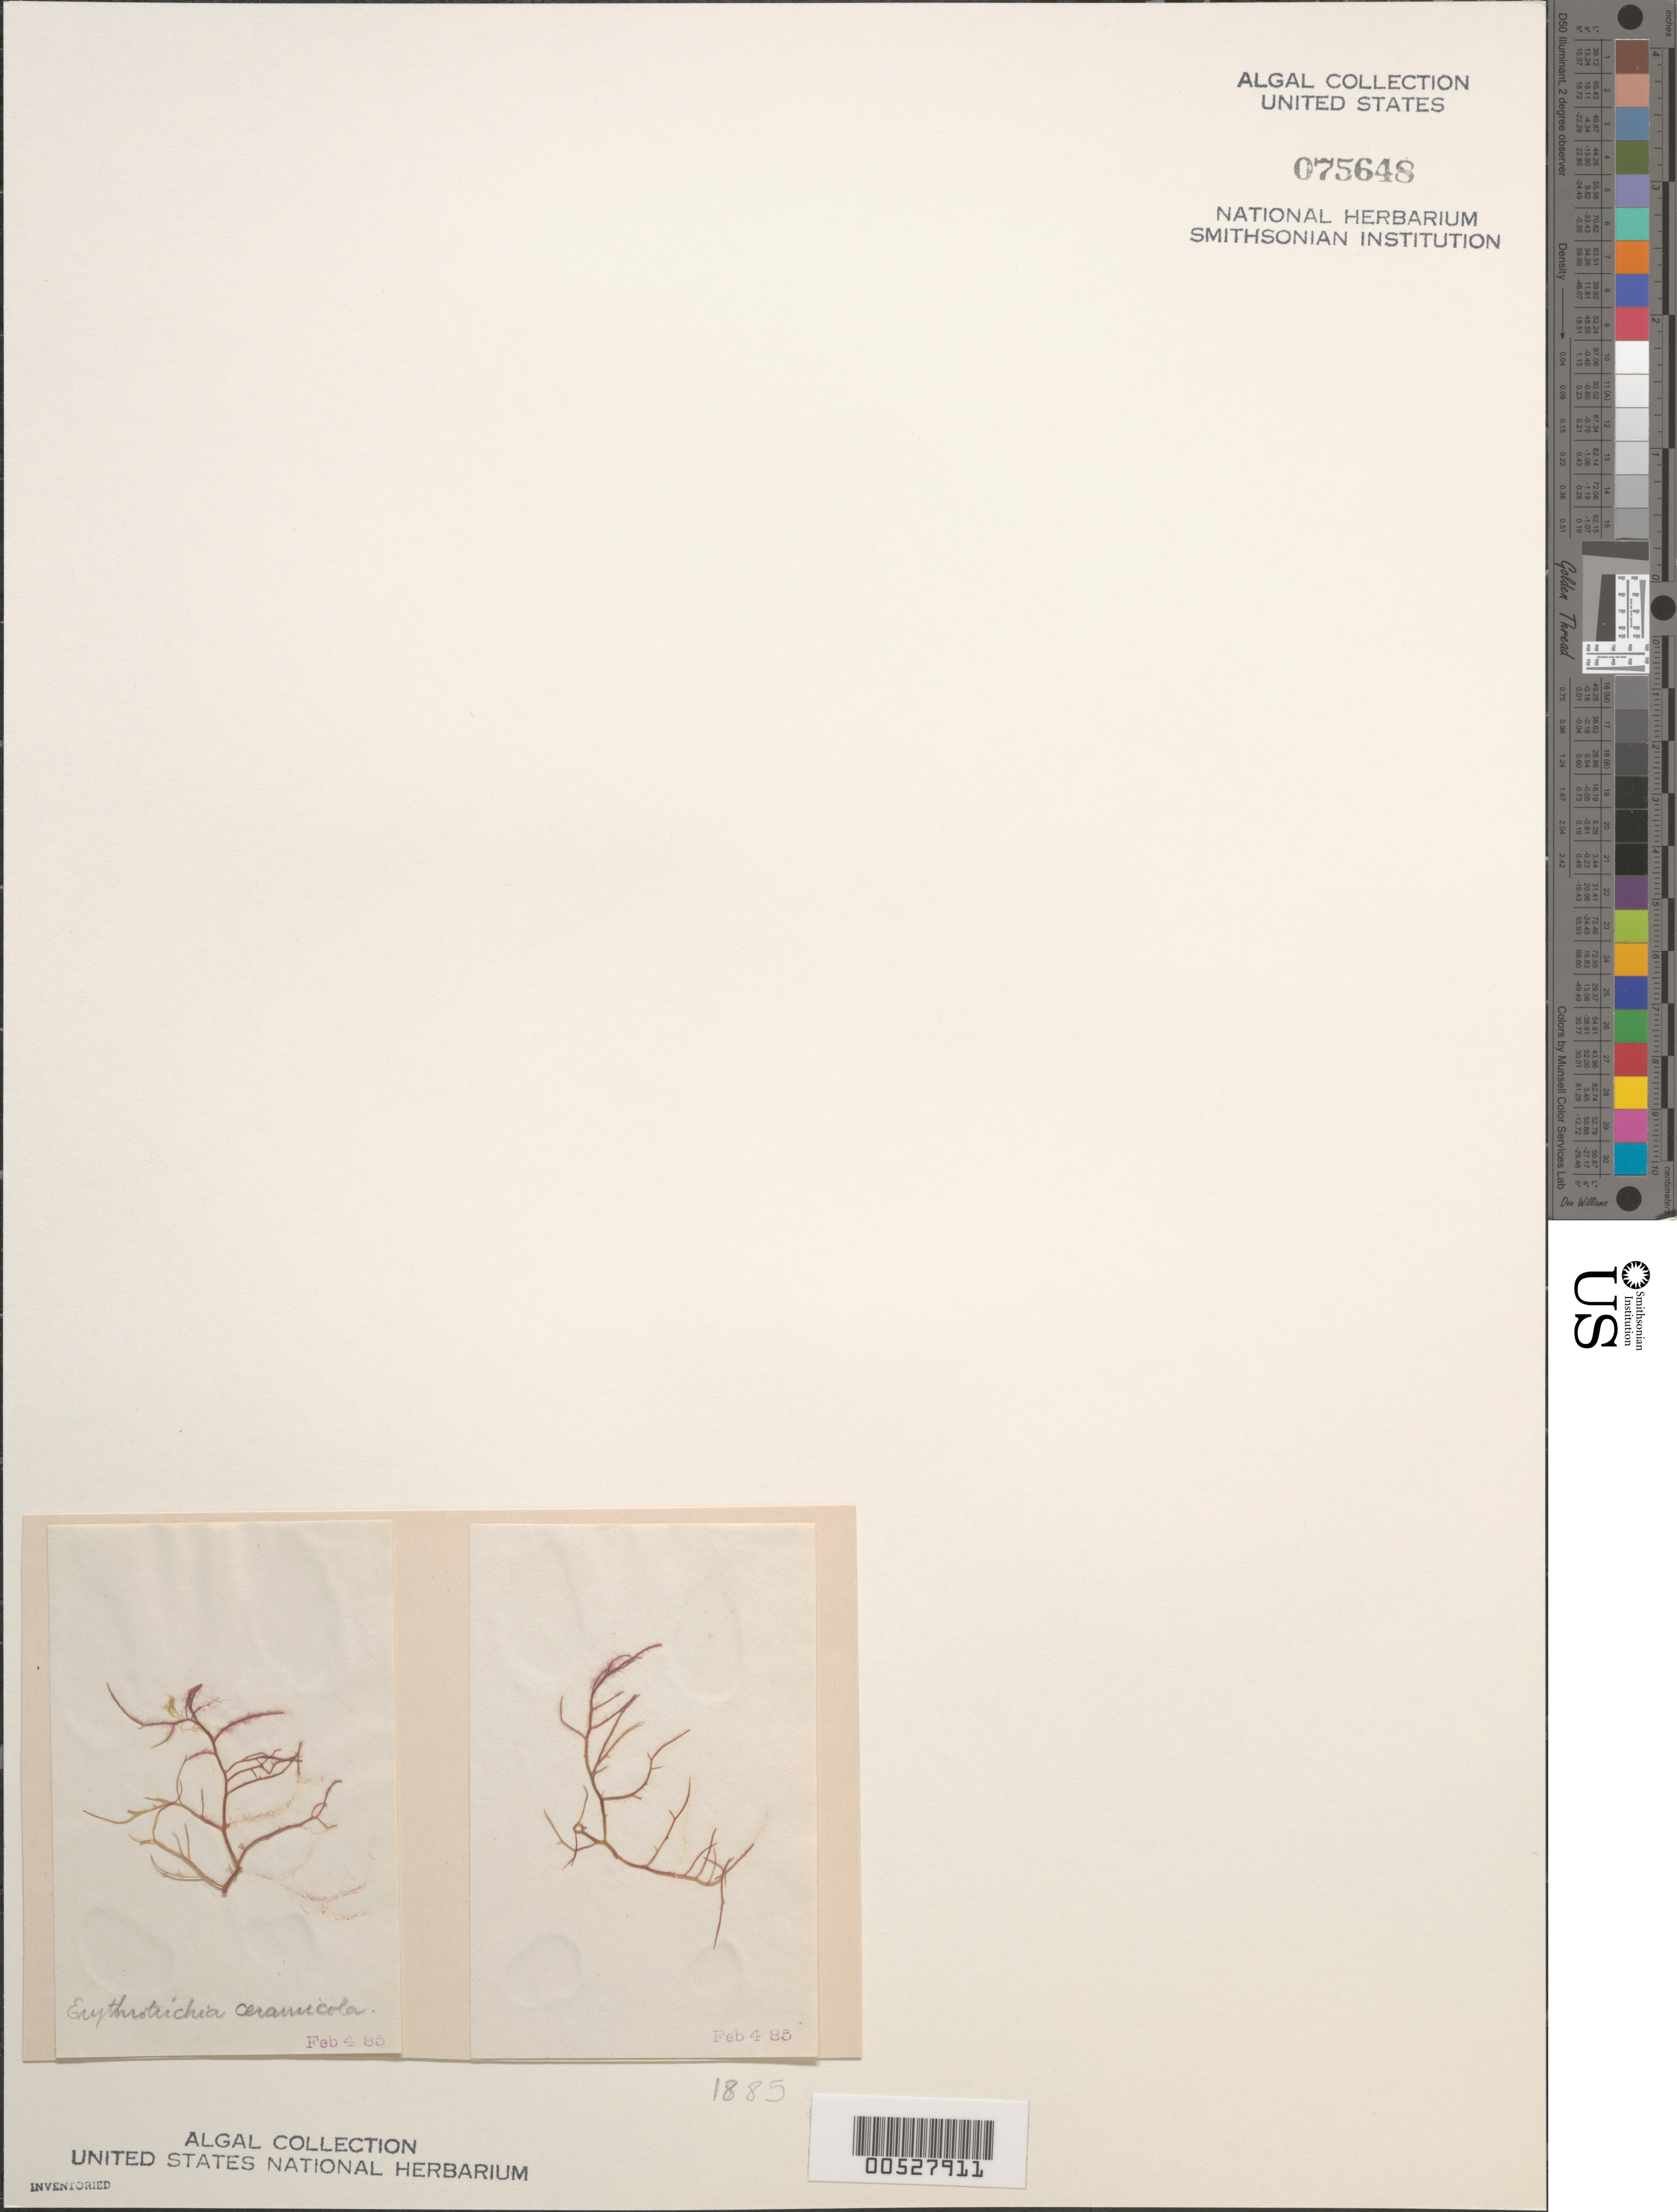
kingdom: Plantae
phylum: Rhodophyta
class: Compsopogonophyceae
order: Erythropeltidales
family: Erythrotrichiaceae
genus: Erythrotrichia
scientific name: Erythrotrichia carnea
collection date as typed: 04 Feb 1885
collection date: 1885-02-04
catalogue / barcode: US 75648